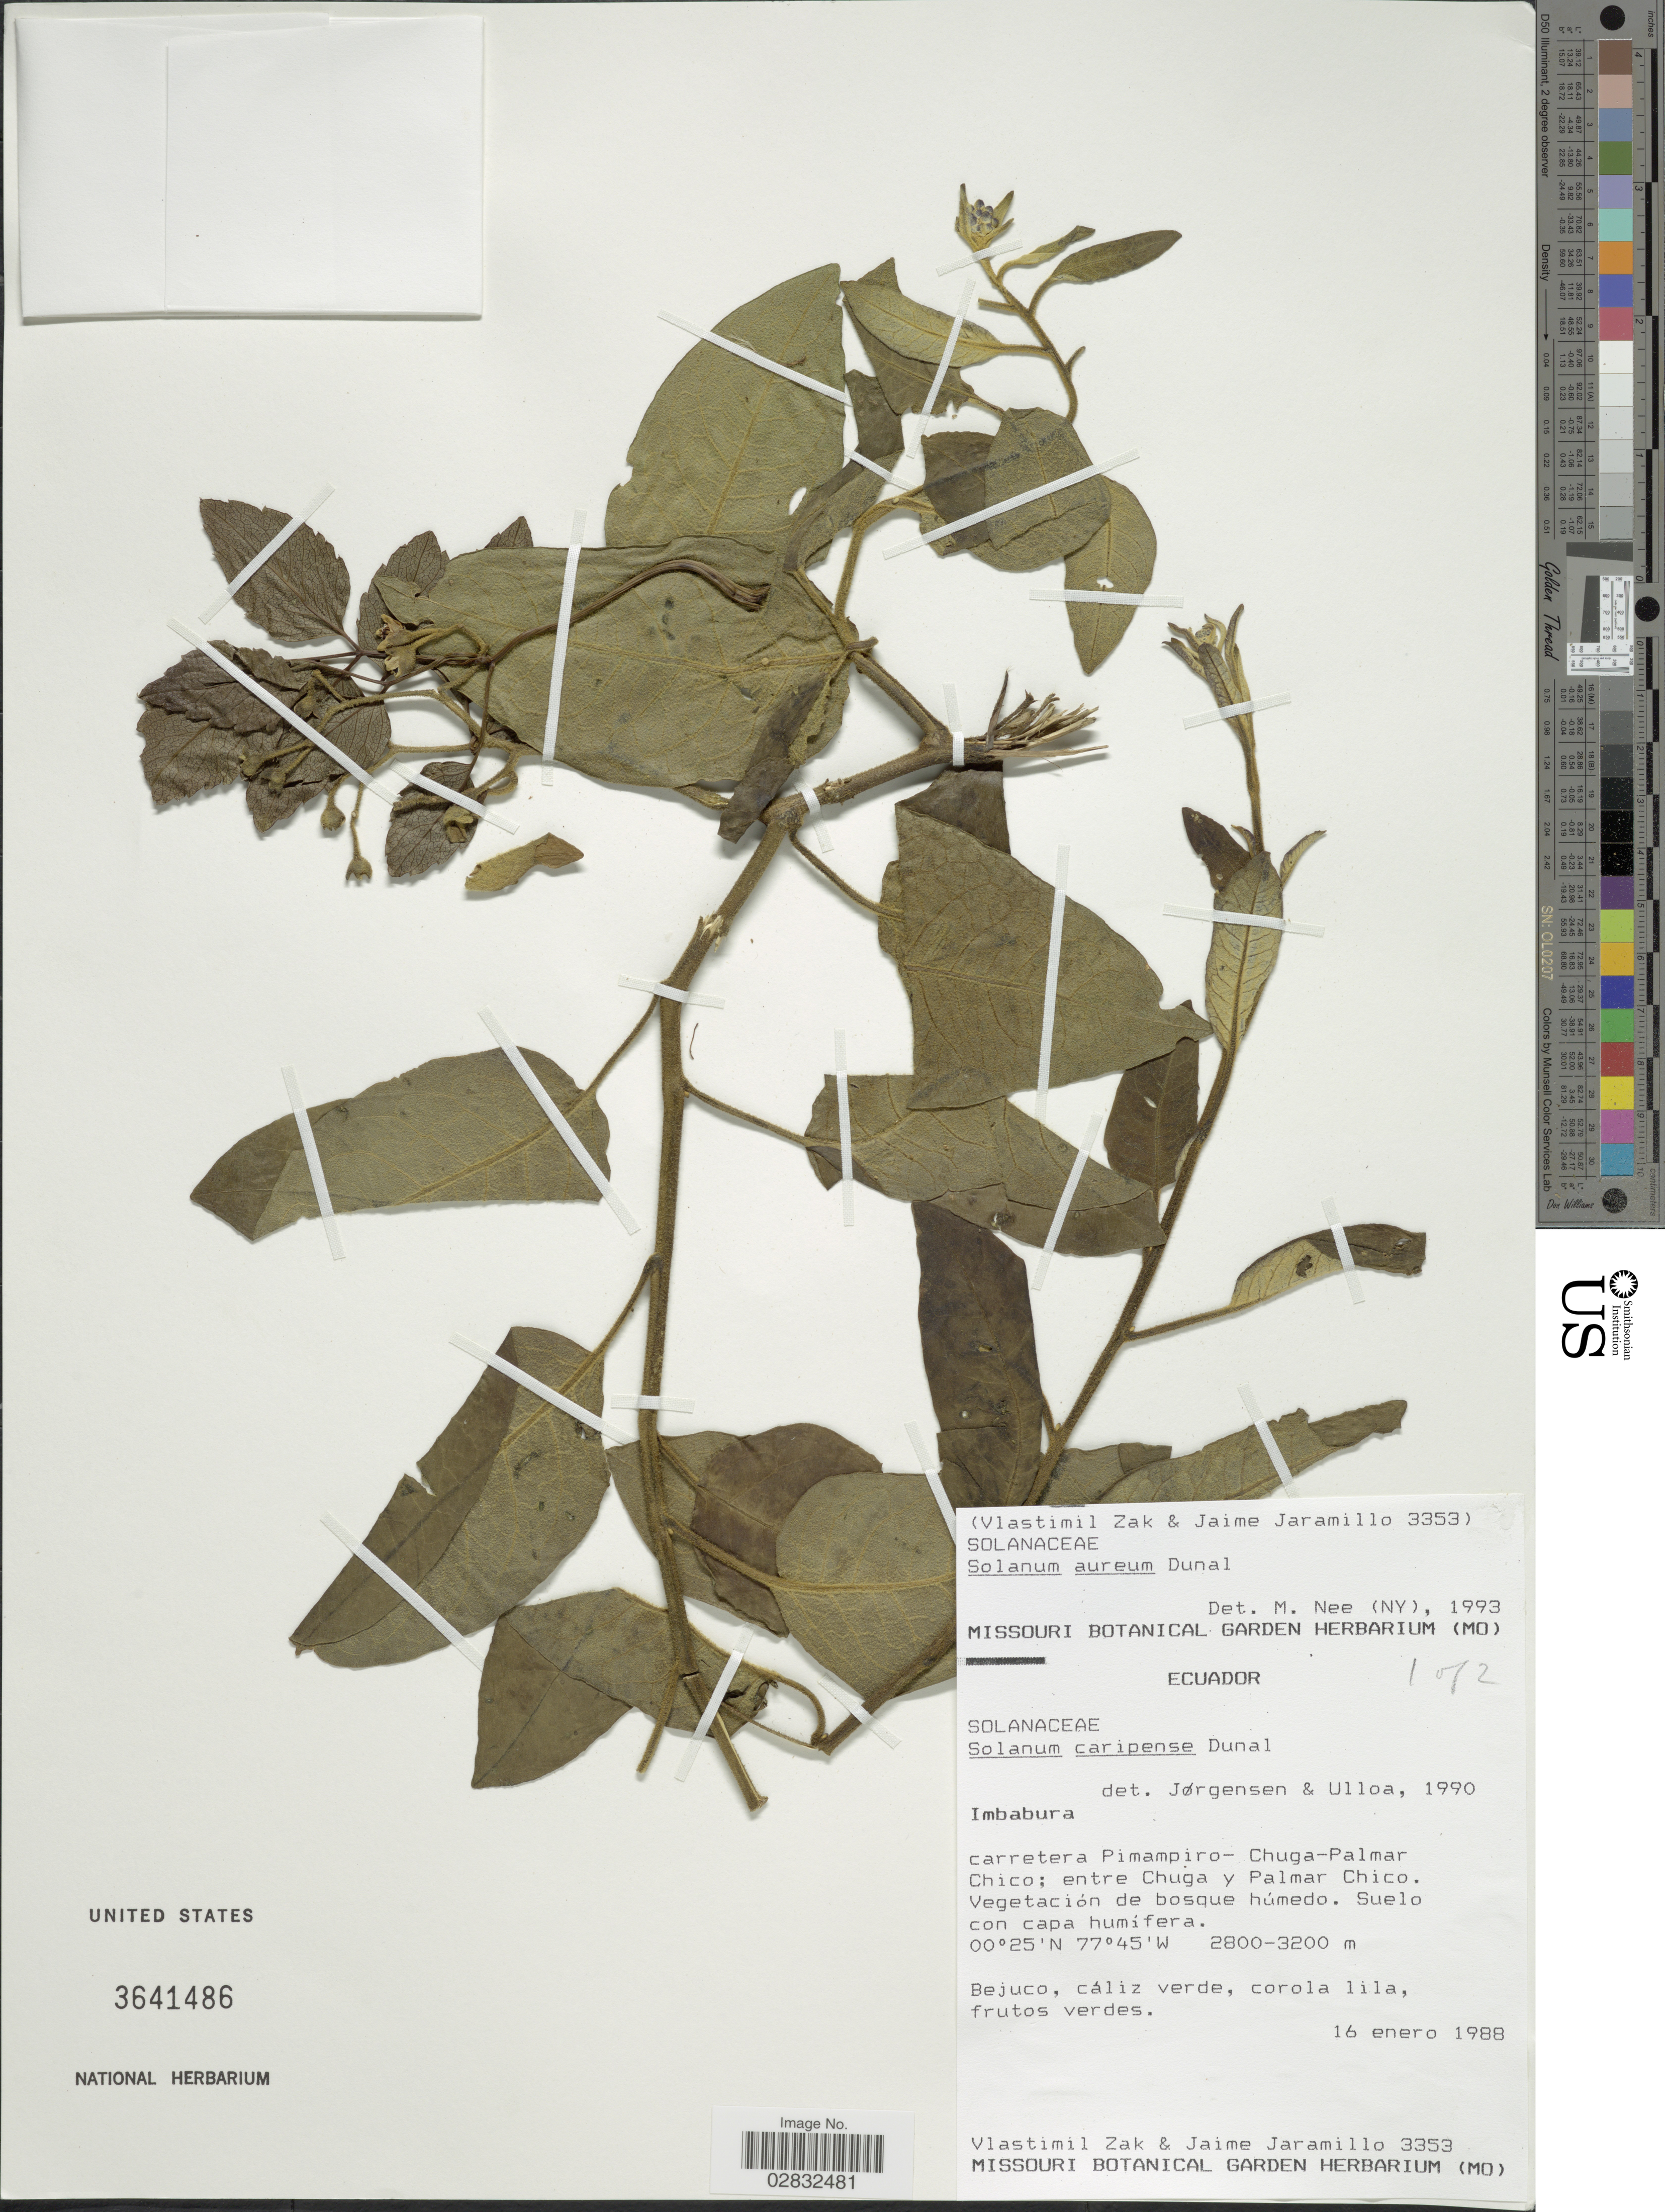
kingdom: Plantae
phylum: Tracheophyta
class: Magnoliopsida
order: Solanales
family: Solanaceae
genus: Solanum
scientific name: Solanum aureum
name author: Dunal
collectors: V. Zak & J. Jaramillo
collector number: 3353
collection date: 1988-01-16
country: Ecuador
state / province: Imbabura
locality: Carretera Pimampiro-Chuga-Palmar Chico, entre Chuga y Palmar Chico.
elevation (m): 2800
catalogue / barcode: US 3641486